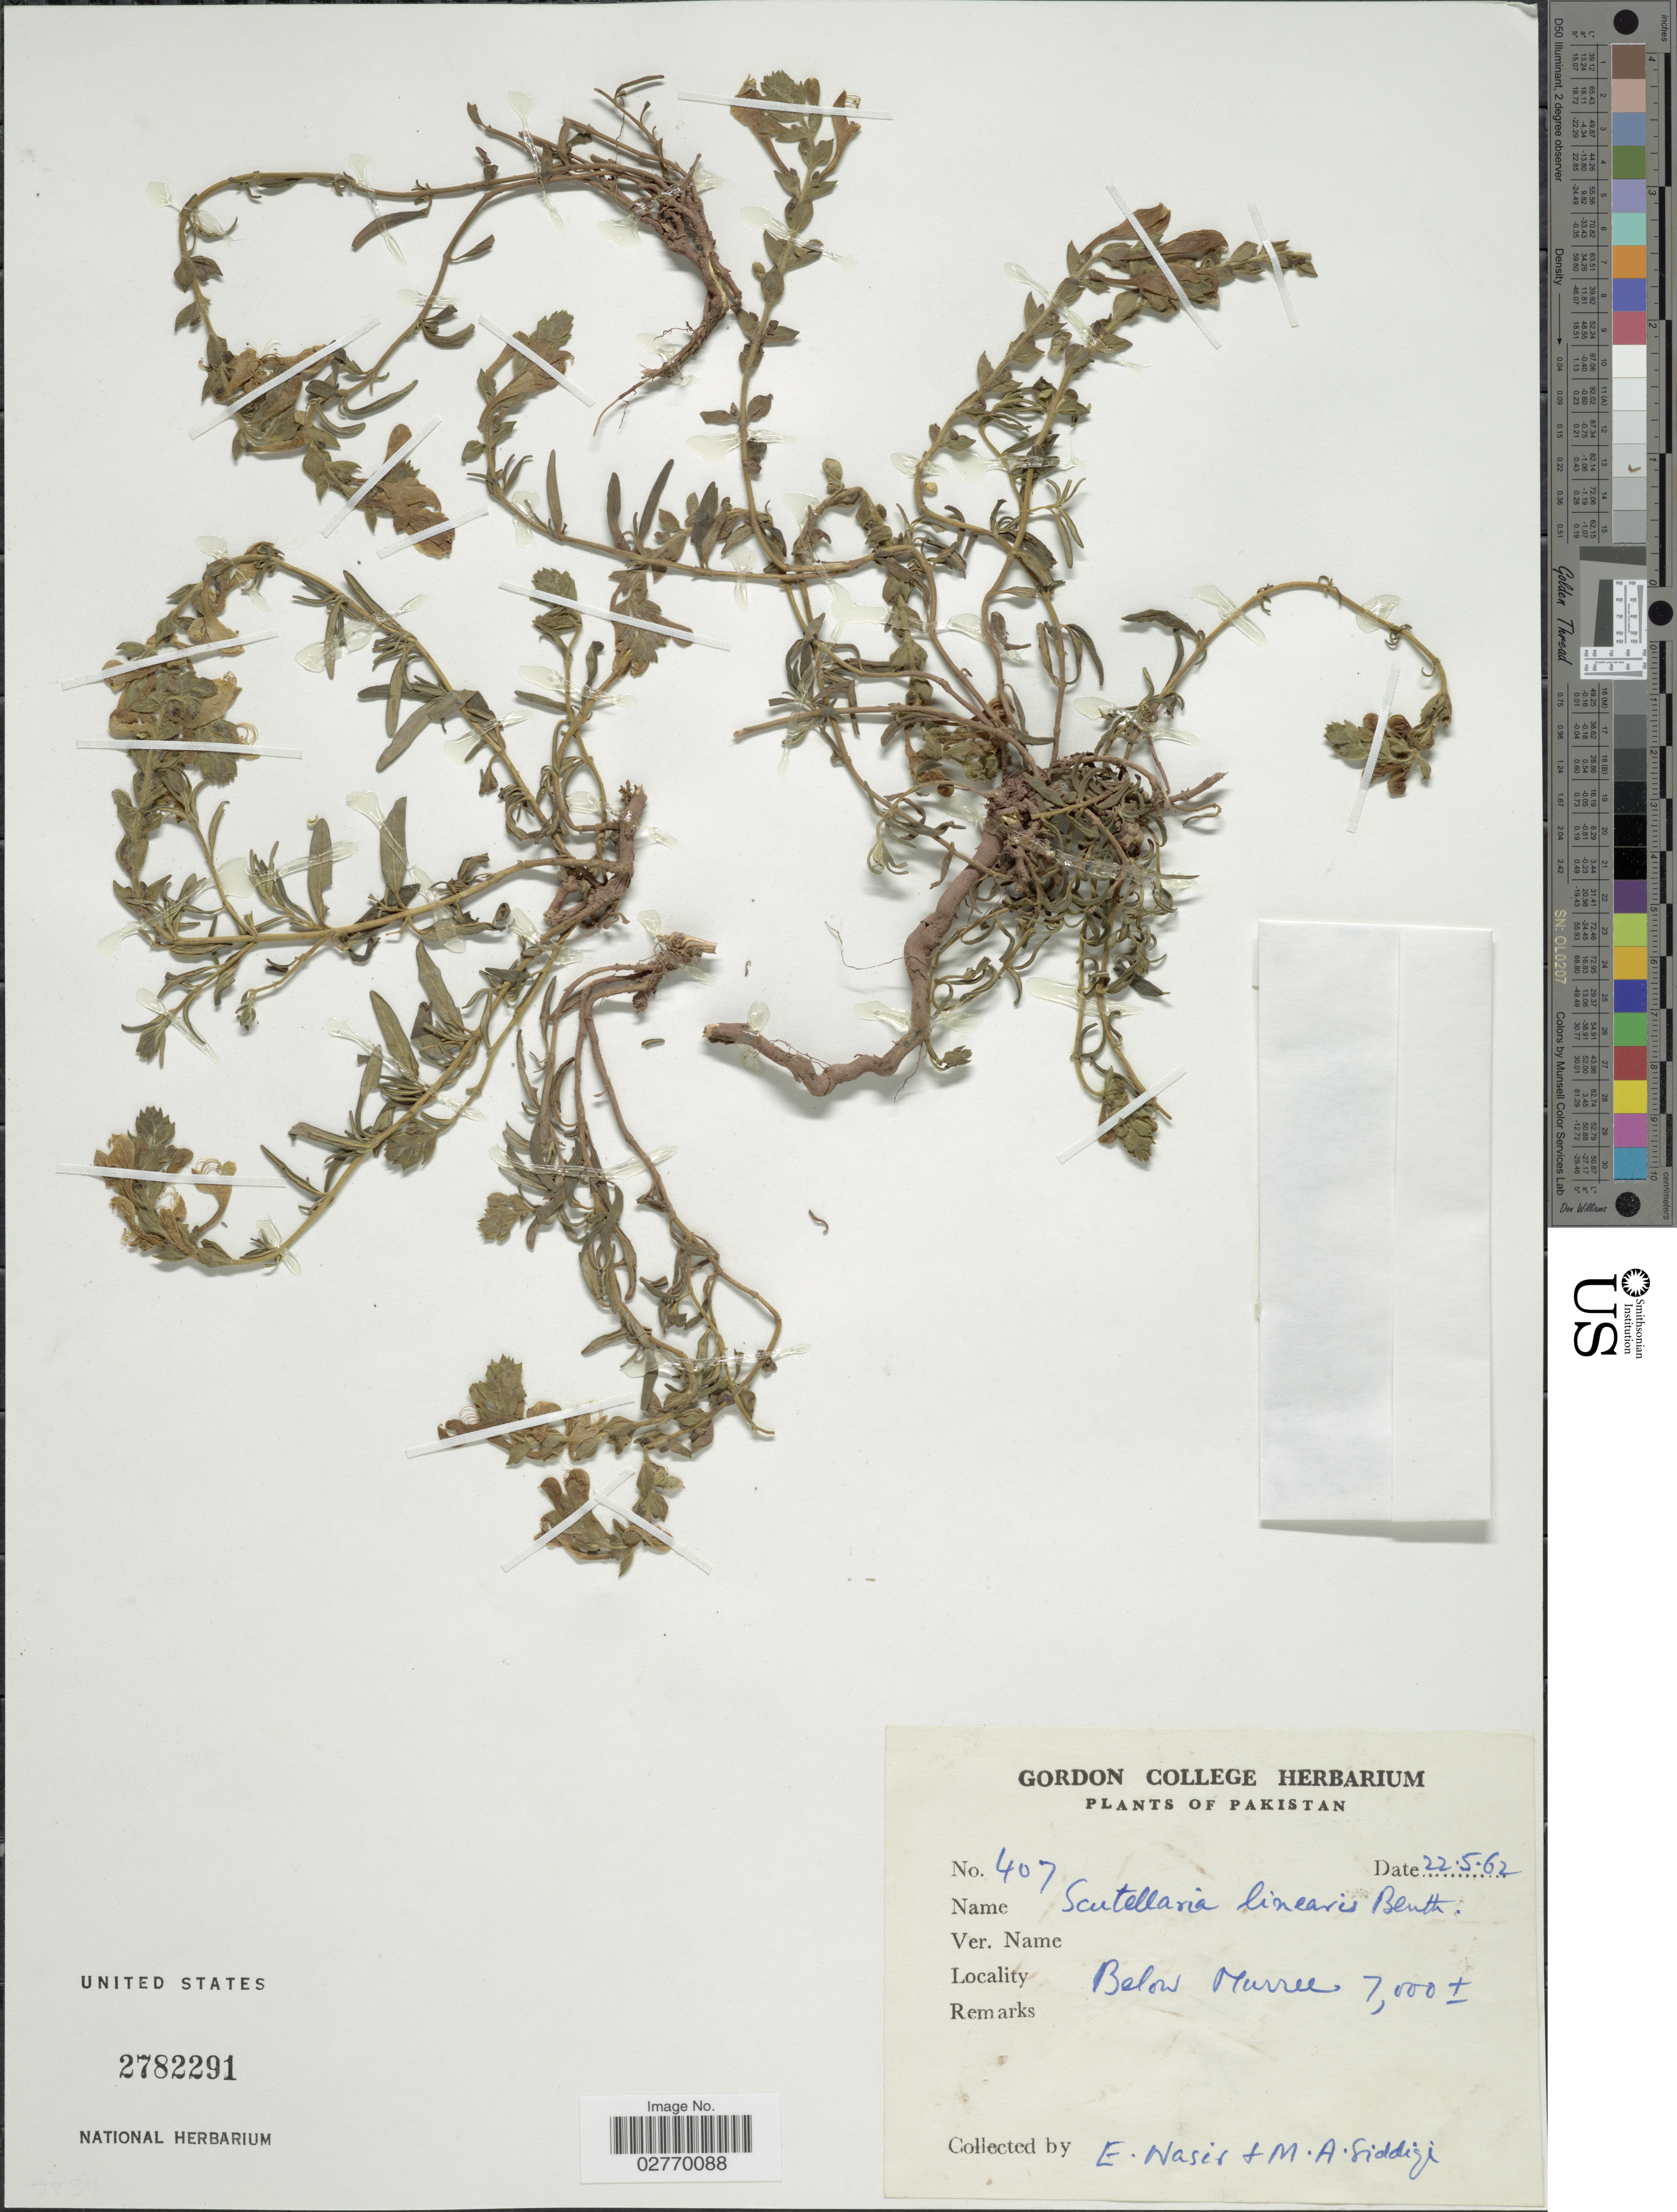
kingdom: Plantae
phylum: Tracheophyta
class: Magnoliopsida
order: Lamiales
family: Lamiaceae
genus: Scutellaria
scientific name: Scutellaria linearis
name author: Benth.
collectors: E. Nasir & M. Siddique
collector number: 407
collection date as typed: Transcribed d/m/y: 22/5/62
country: Pakistan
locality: Below Murree.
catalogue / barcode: US 2782291